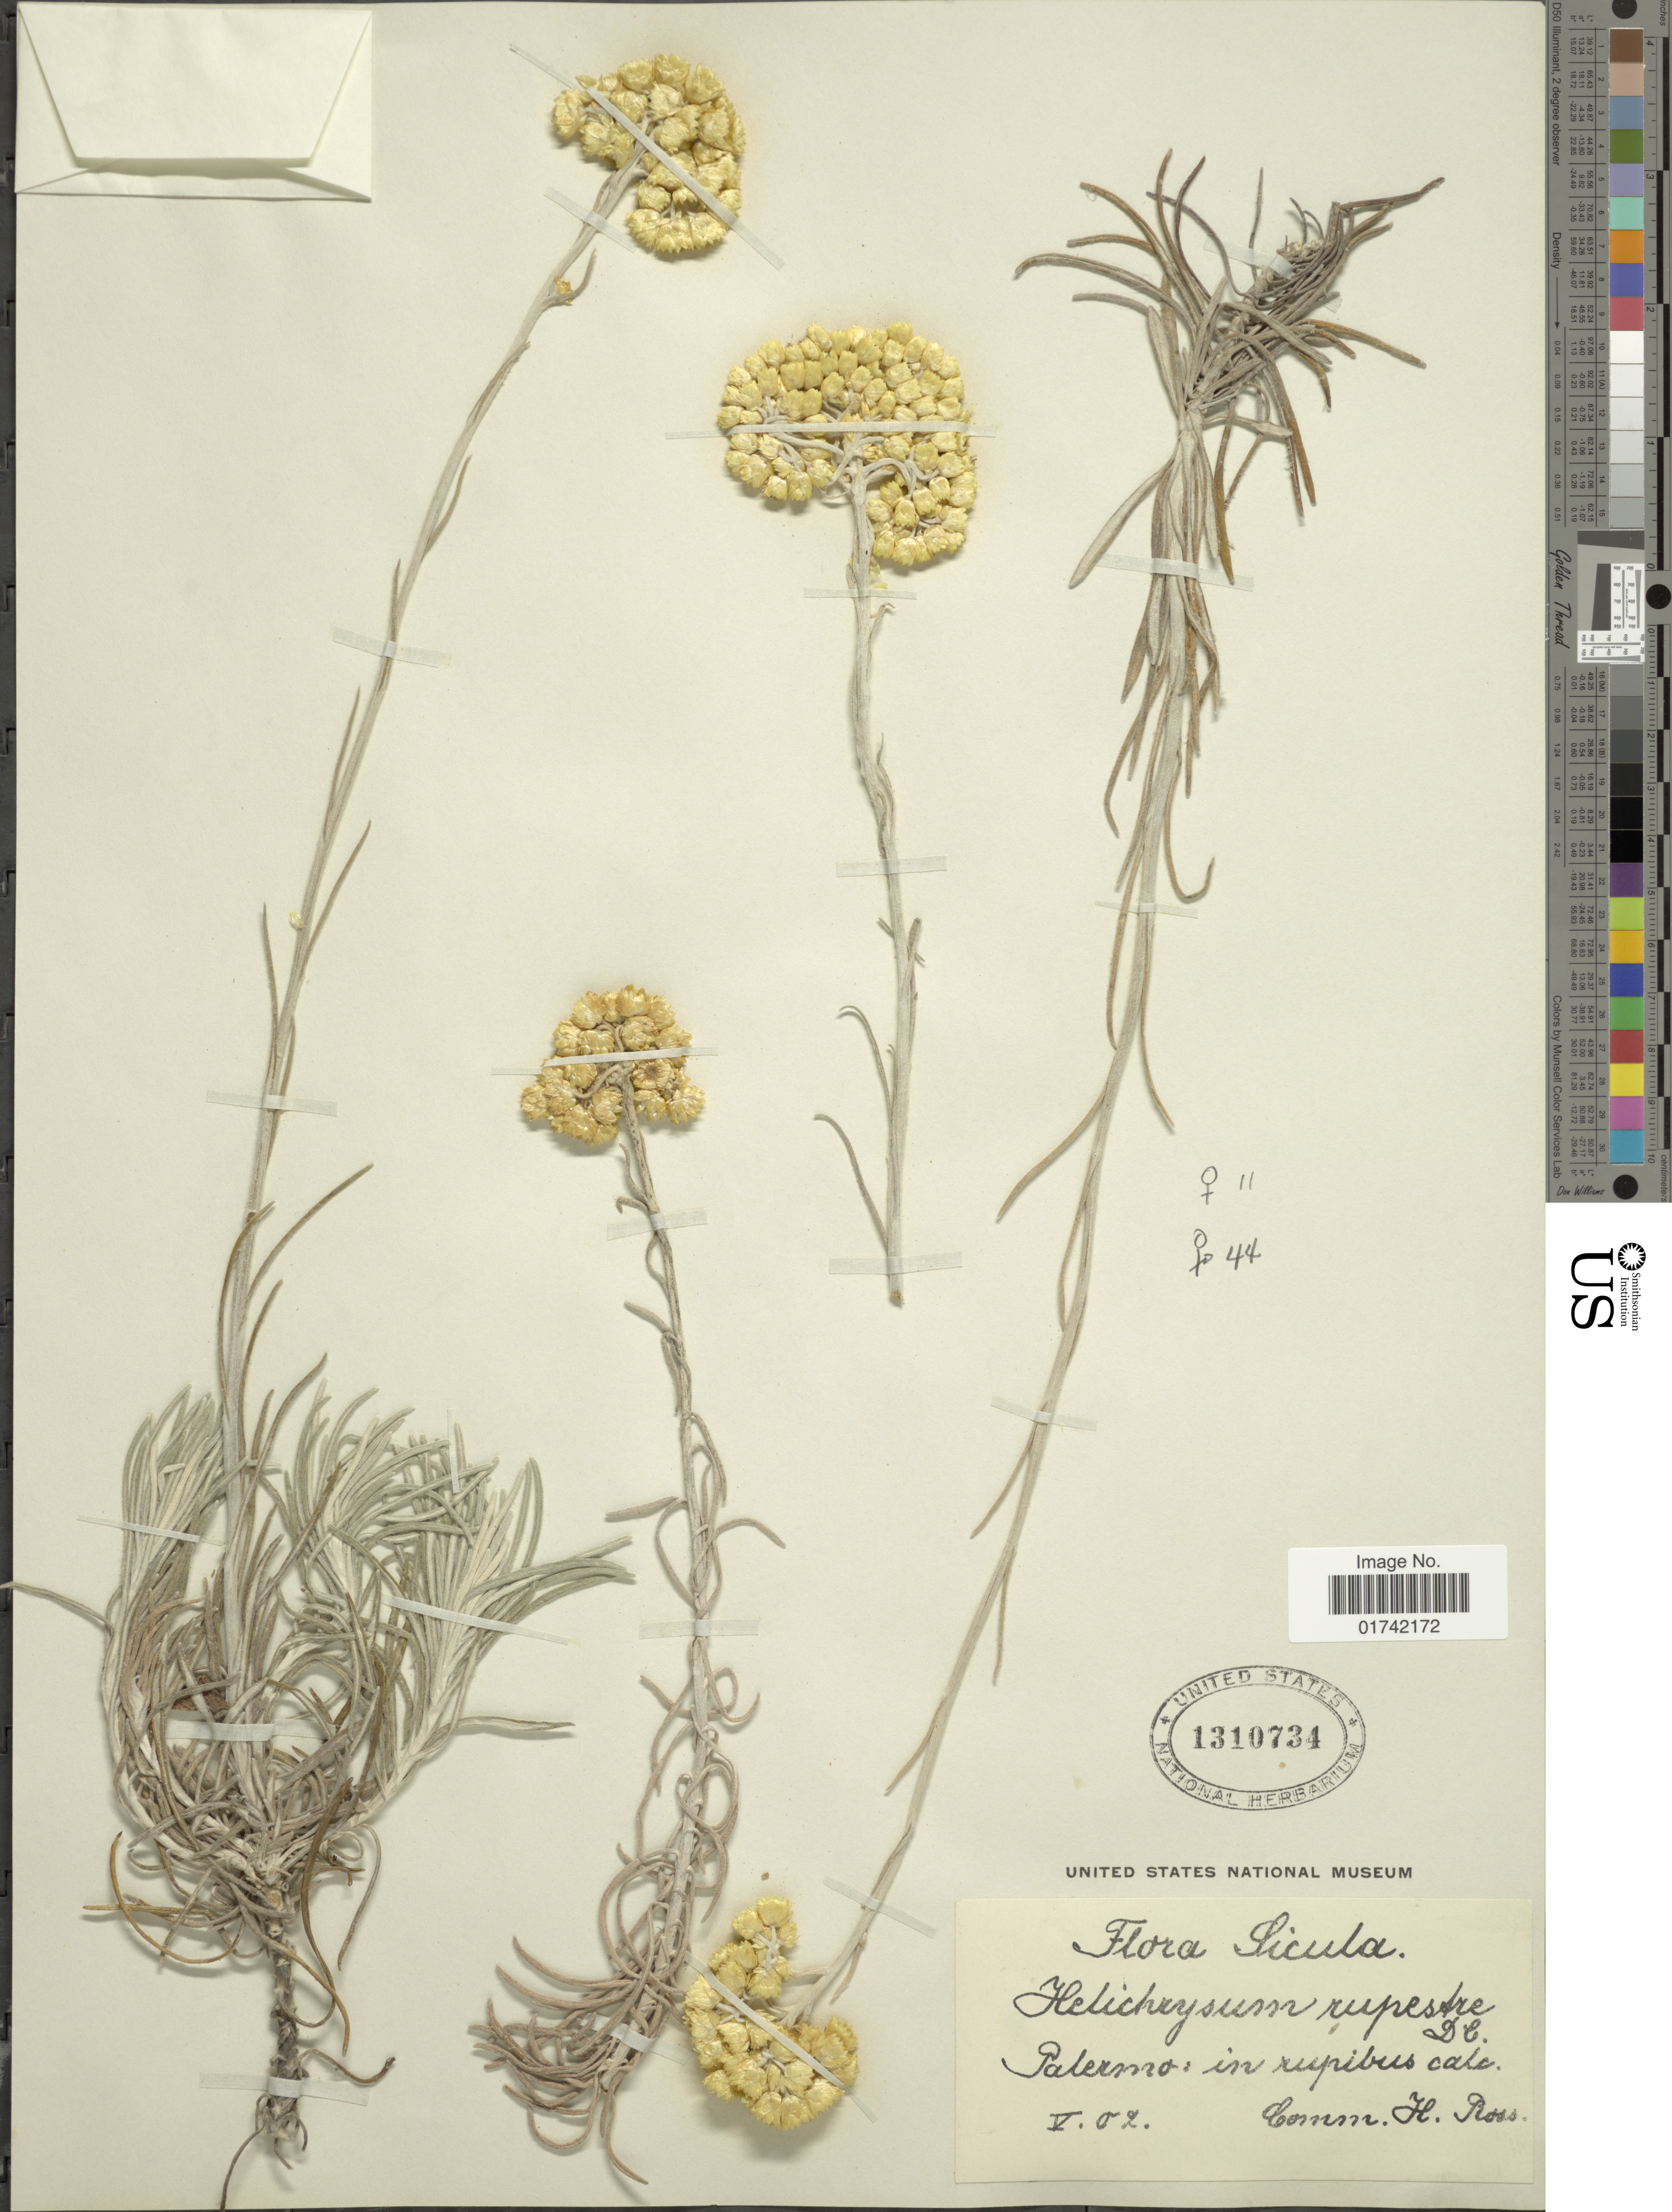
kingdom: Plantae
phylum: Tracheophyta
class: Magnoliopsida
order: Asterales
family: Asteraceae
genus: Helichrysum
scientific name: Helichrysum rupestre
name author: (Raf.) DC.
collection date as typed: Transcribed d/m/y: /5/2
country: Italy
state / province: Siciliana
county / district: Palermo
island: Sicily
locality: Sicula, Palermo: in rupibus calc.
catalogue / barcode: US 1310734